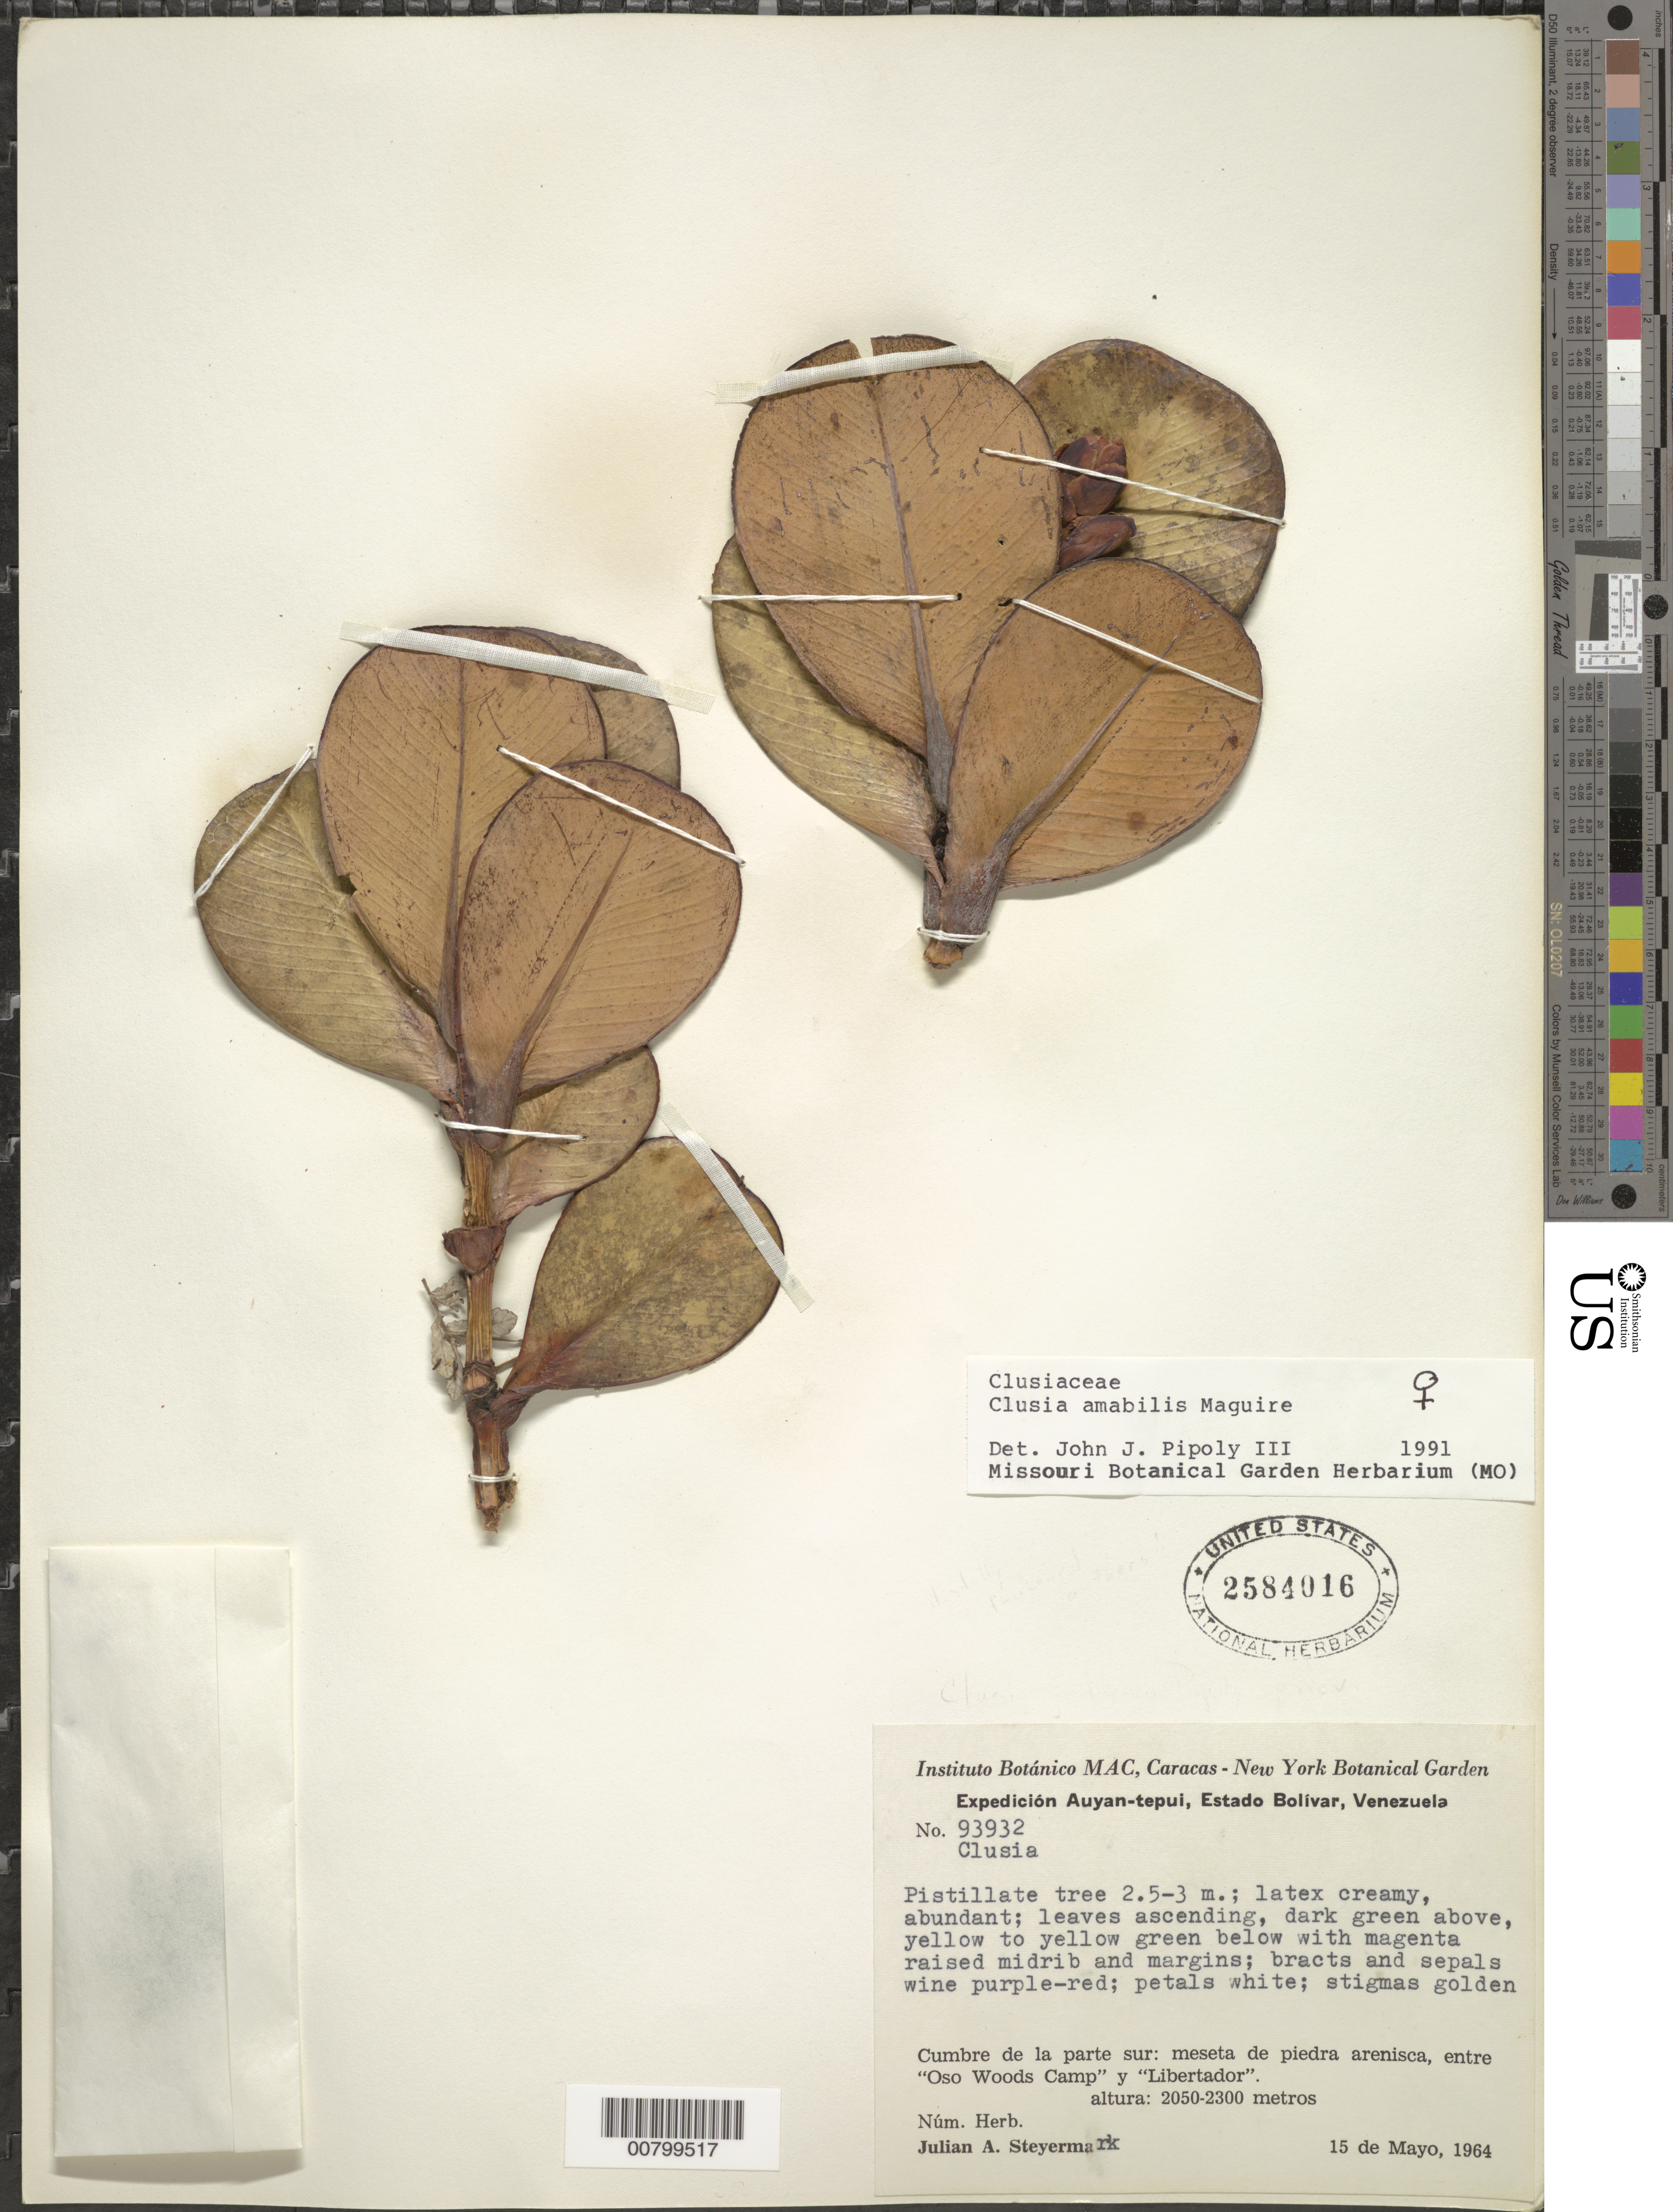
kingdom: Plantae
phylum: Tracheophyta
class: Magnoliopsida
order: Malpighiales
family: Clusiaceae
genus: Clusia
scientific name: Clusia amabilis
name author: Maguire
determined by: Pipoly, J. J., III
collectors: J. Steyermark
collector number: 93932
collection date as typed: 15-May-64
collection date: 1964-05-15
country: Venezuela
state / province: Bolívar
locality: Auyan-tepuí, entre Oso Woods Camp y Libertador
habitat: Cumbre de la parte sur; meseta de piedra arenisca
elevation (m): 2050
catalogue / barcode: US 2584016